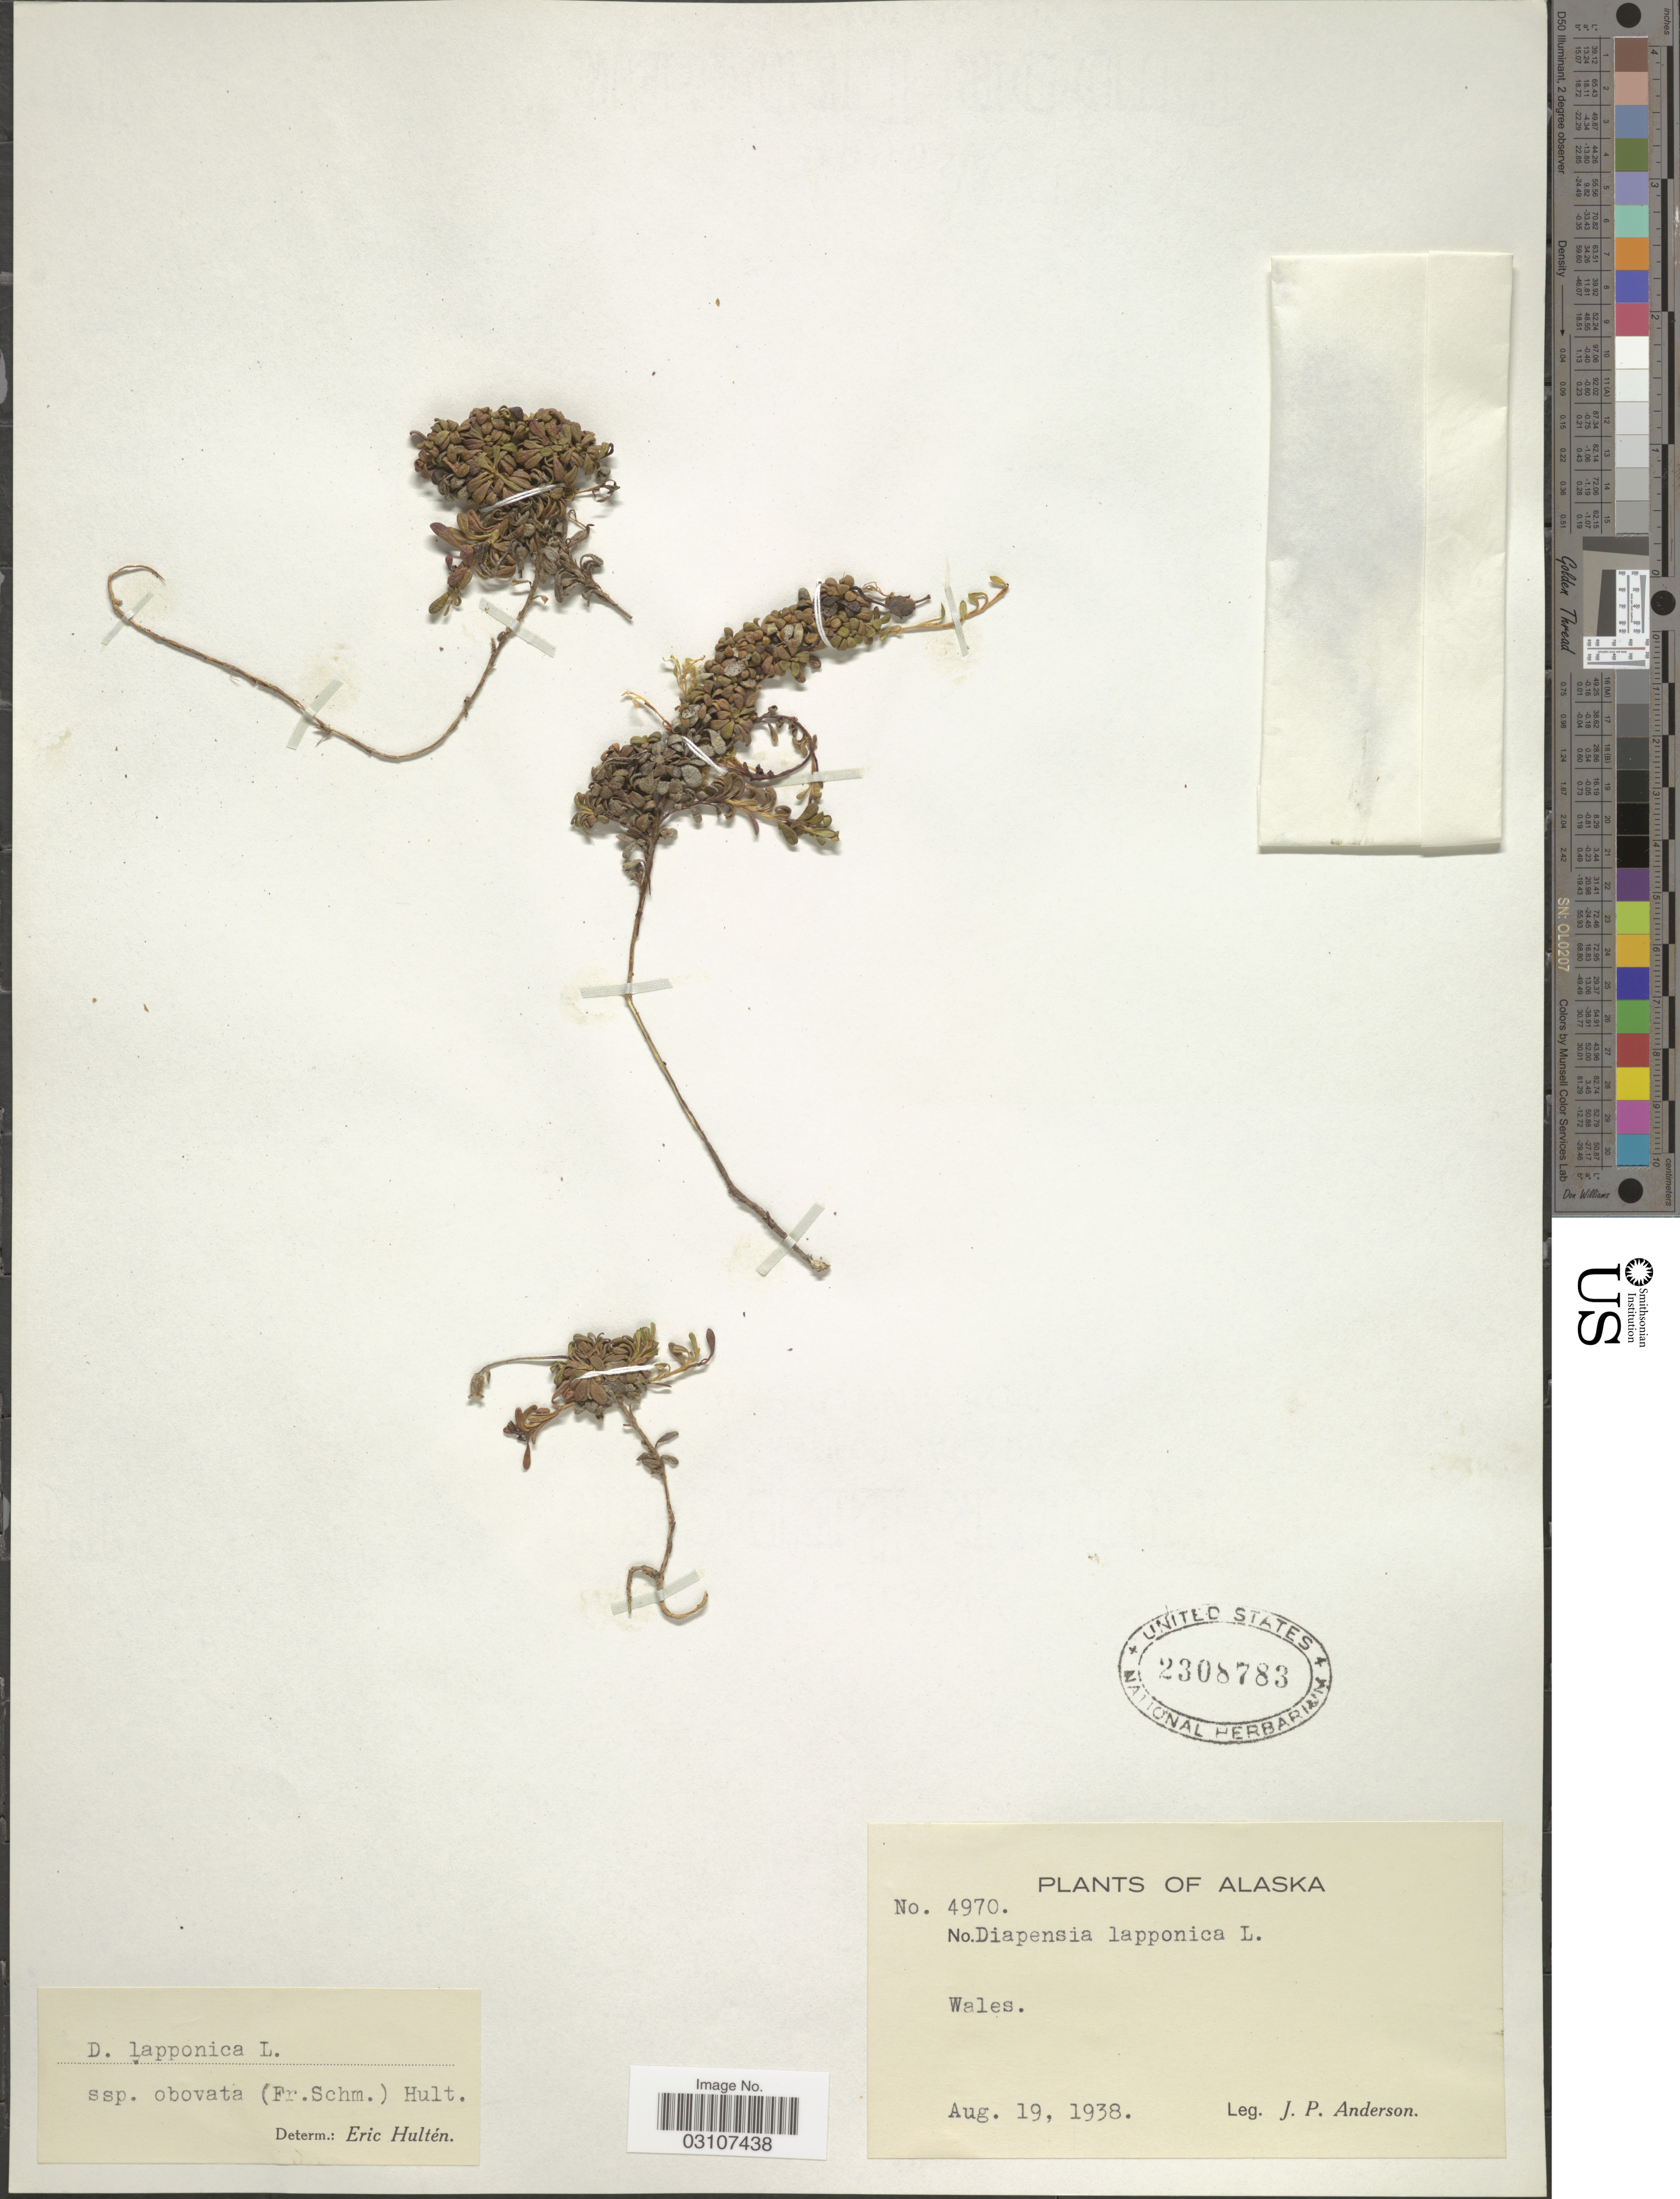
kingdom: Plantae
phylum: Tracheophyta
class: Magnoliopsida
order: Ericales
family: Diapensiaceae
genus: Diapensia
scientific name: Diapensia lapponica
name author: L.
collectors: J. P. Anderson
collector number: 4970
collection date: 1938-08-19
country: United States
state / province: Alaska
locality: Wales.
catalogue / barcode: US 2308783